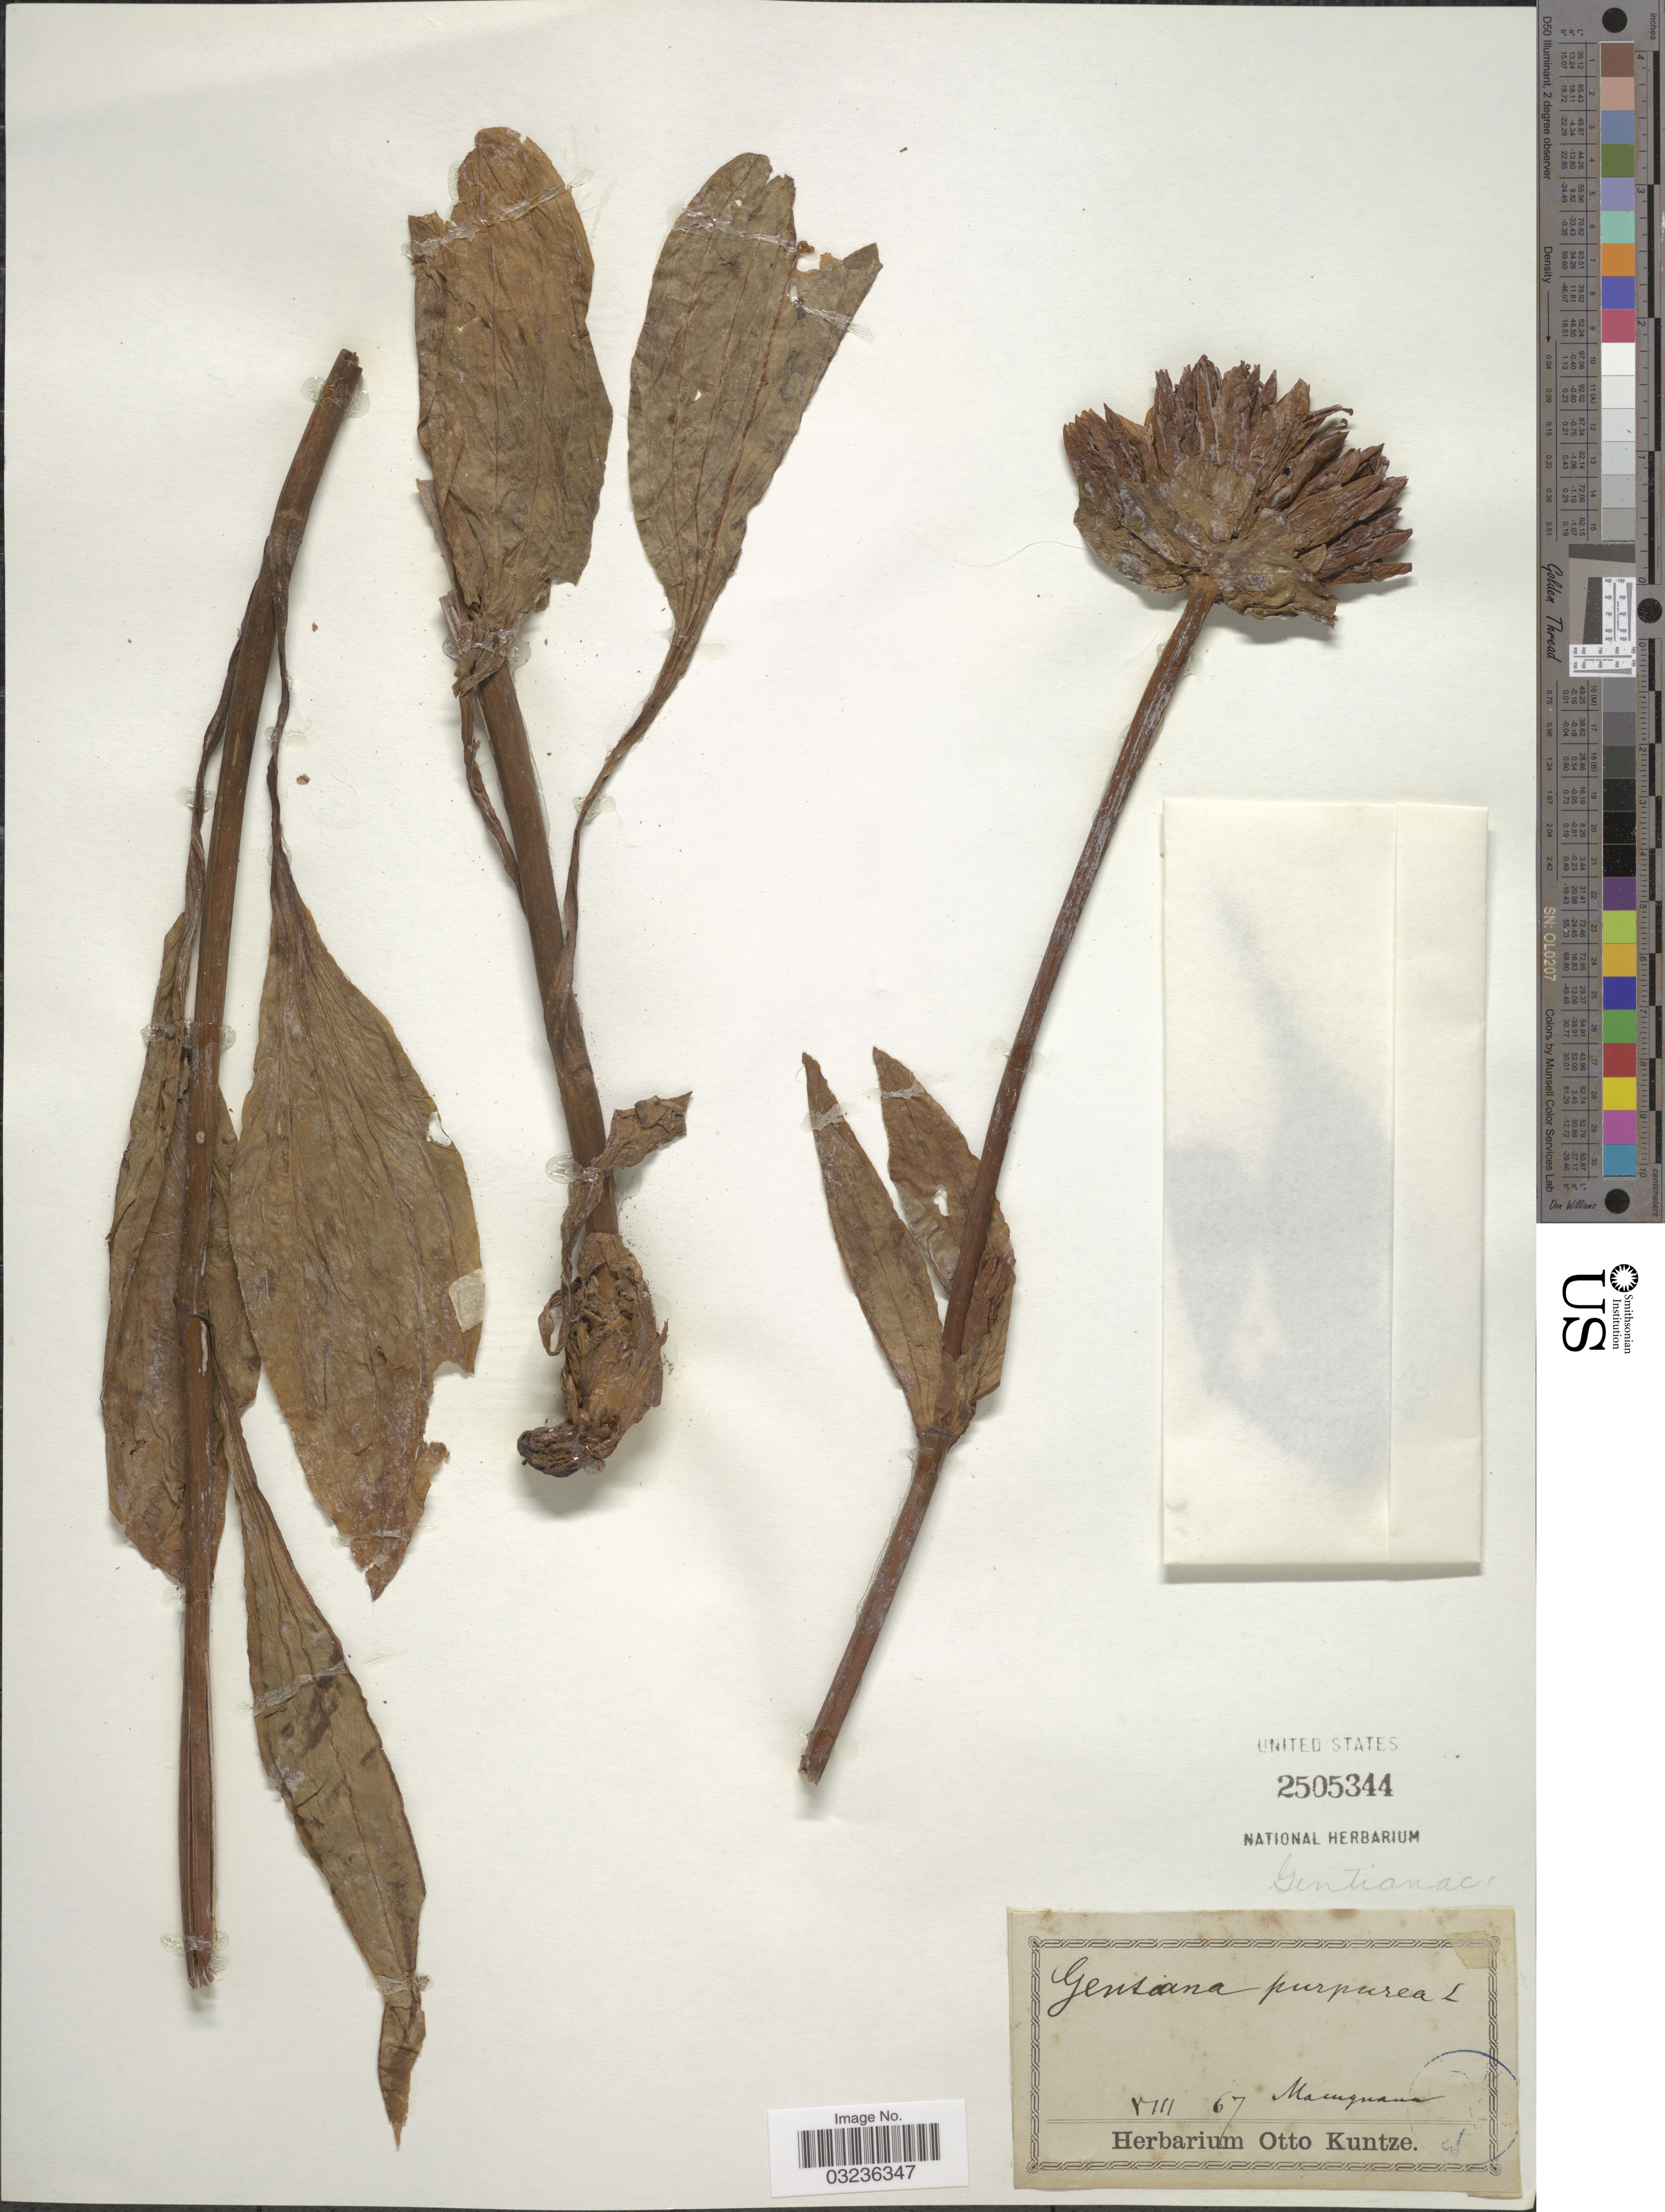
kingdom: Plantae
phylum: Tracheophyta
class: Magnoliopsida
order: Gentianales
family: Gentianaceae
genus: Gentiana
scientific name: Gentiana purpurea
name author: L.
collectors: ex herb. Otto Kuntze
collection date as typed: Transcribed d/m/y: /8/67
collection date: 1867-08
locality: Mamguana. [interpreted]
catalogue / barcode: US 2505344